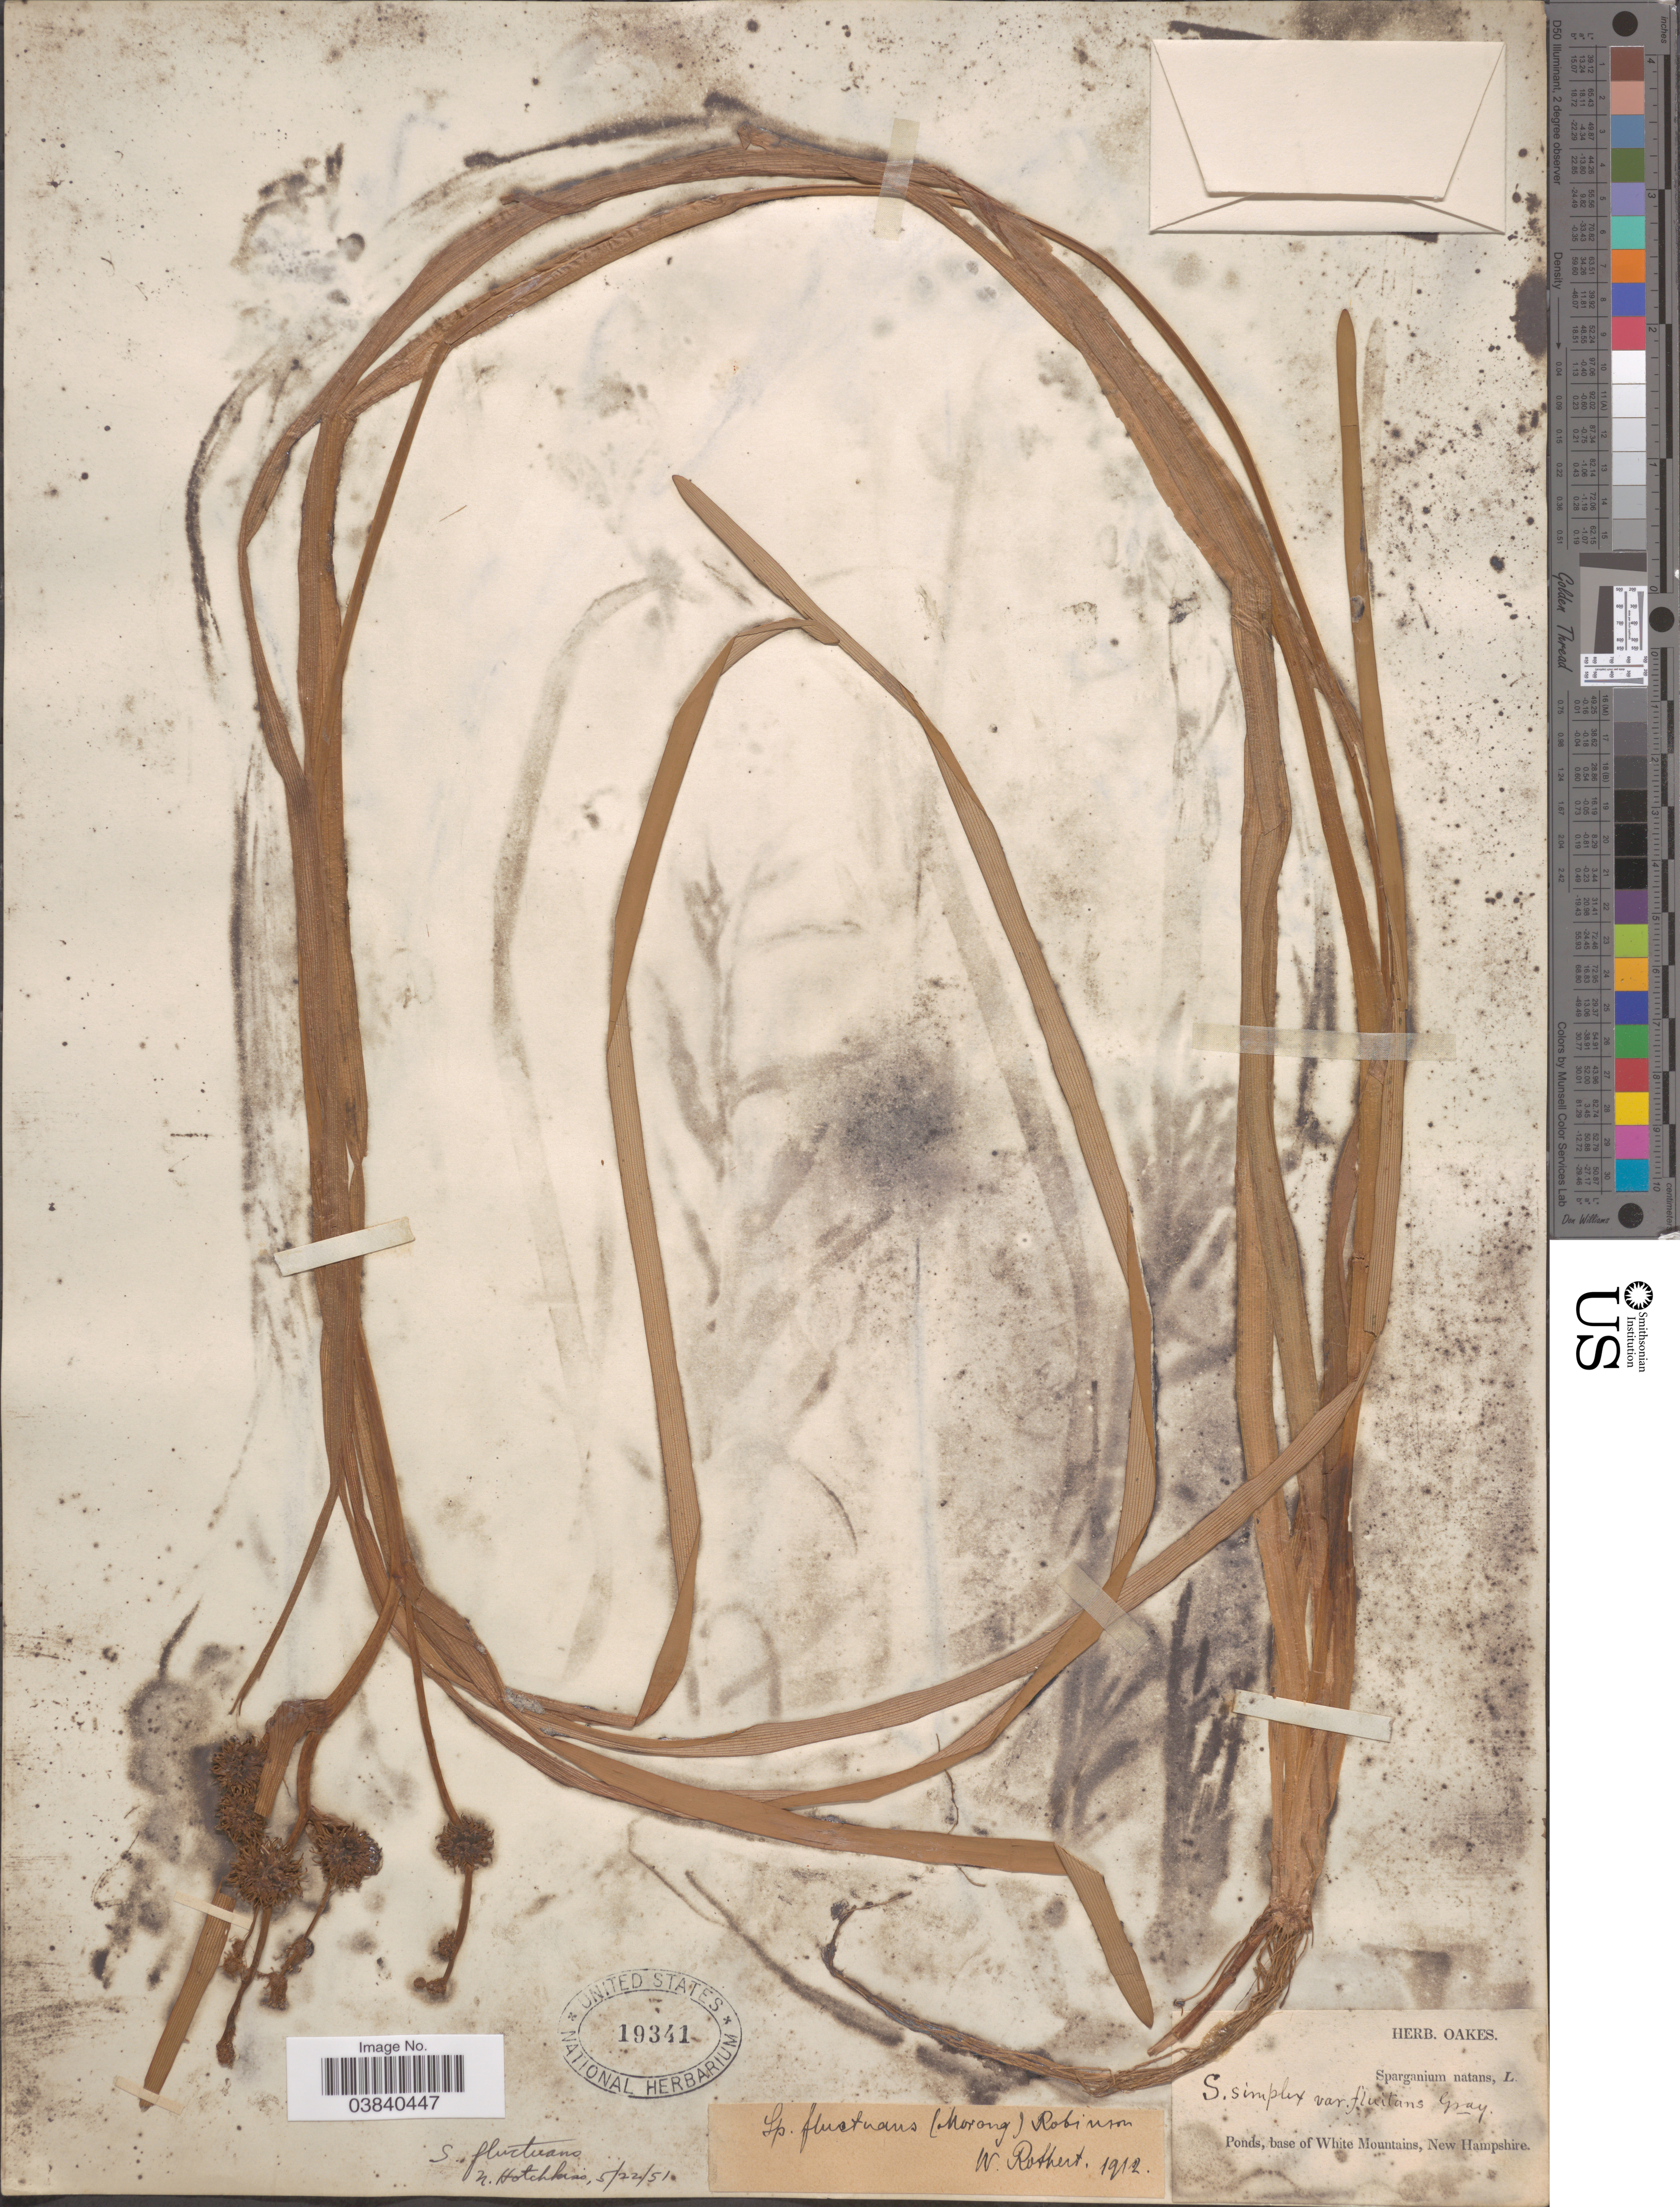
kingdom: Plantae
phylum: Tracheophyta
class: Liliopsida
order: Poales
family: Typhaceae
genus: Sparganium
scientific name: Sparganium fluctuans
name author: (Engelm.) B.L. Rob.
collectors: ex herb. Oakes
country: United States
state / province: New Hampshire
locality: Base of White Mountains.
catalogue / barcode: US 19341